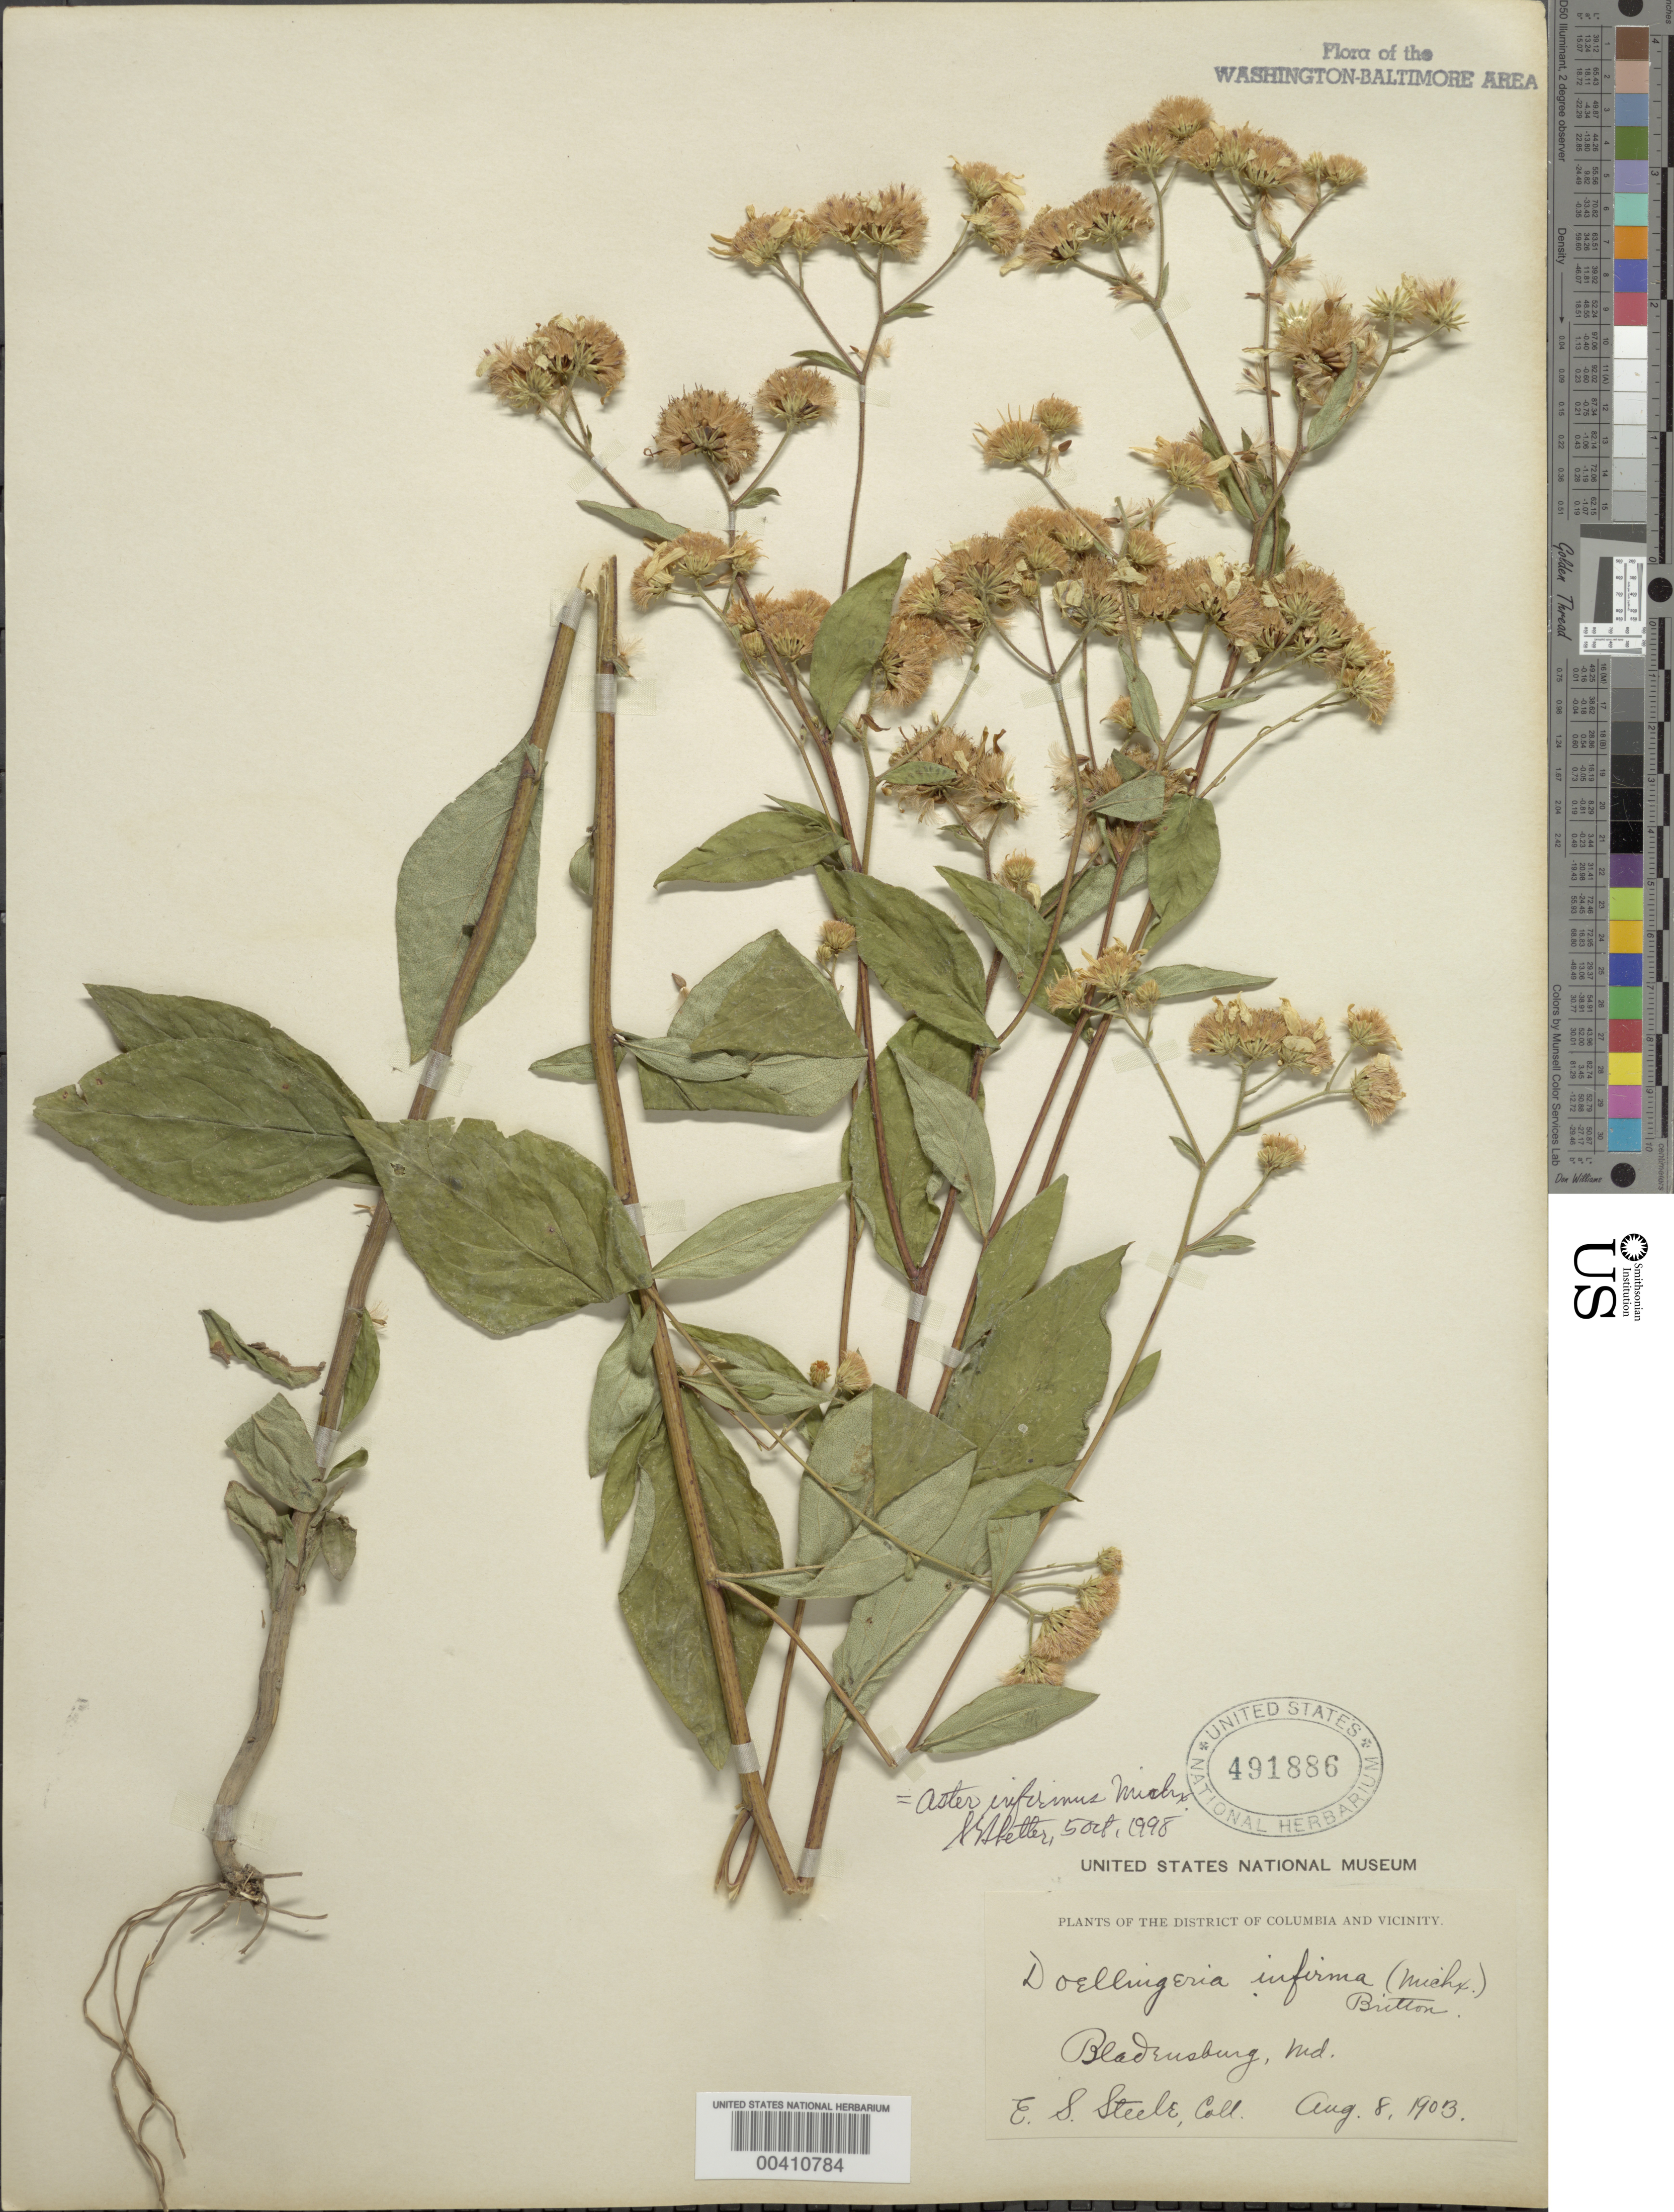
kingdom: Plantae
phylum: Tracheophyta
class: Magnoliopsida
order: Asterales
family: Asteraceae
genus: Doellingeria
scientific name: Doellingeria infirma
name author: (Michx.) Greene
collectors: E. Steele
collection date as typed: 08 Aug 1903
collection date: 1903-08-08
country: United States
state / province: Maryland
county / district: Prince George's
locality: Bladensburg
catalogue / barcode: US 491886